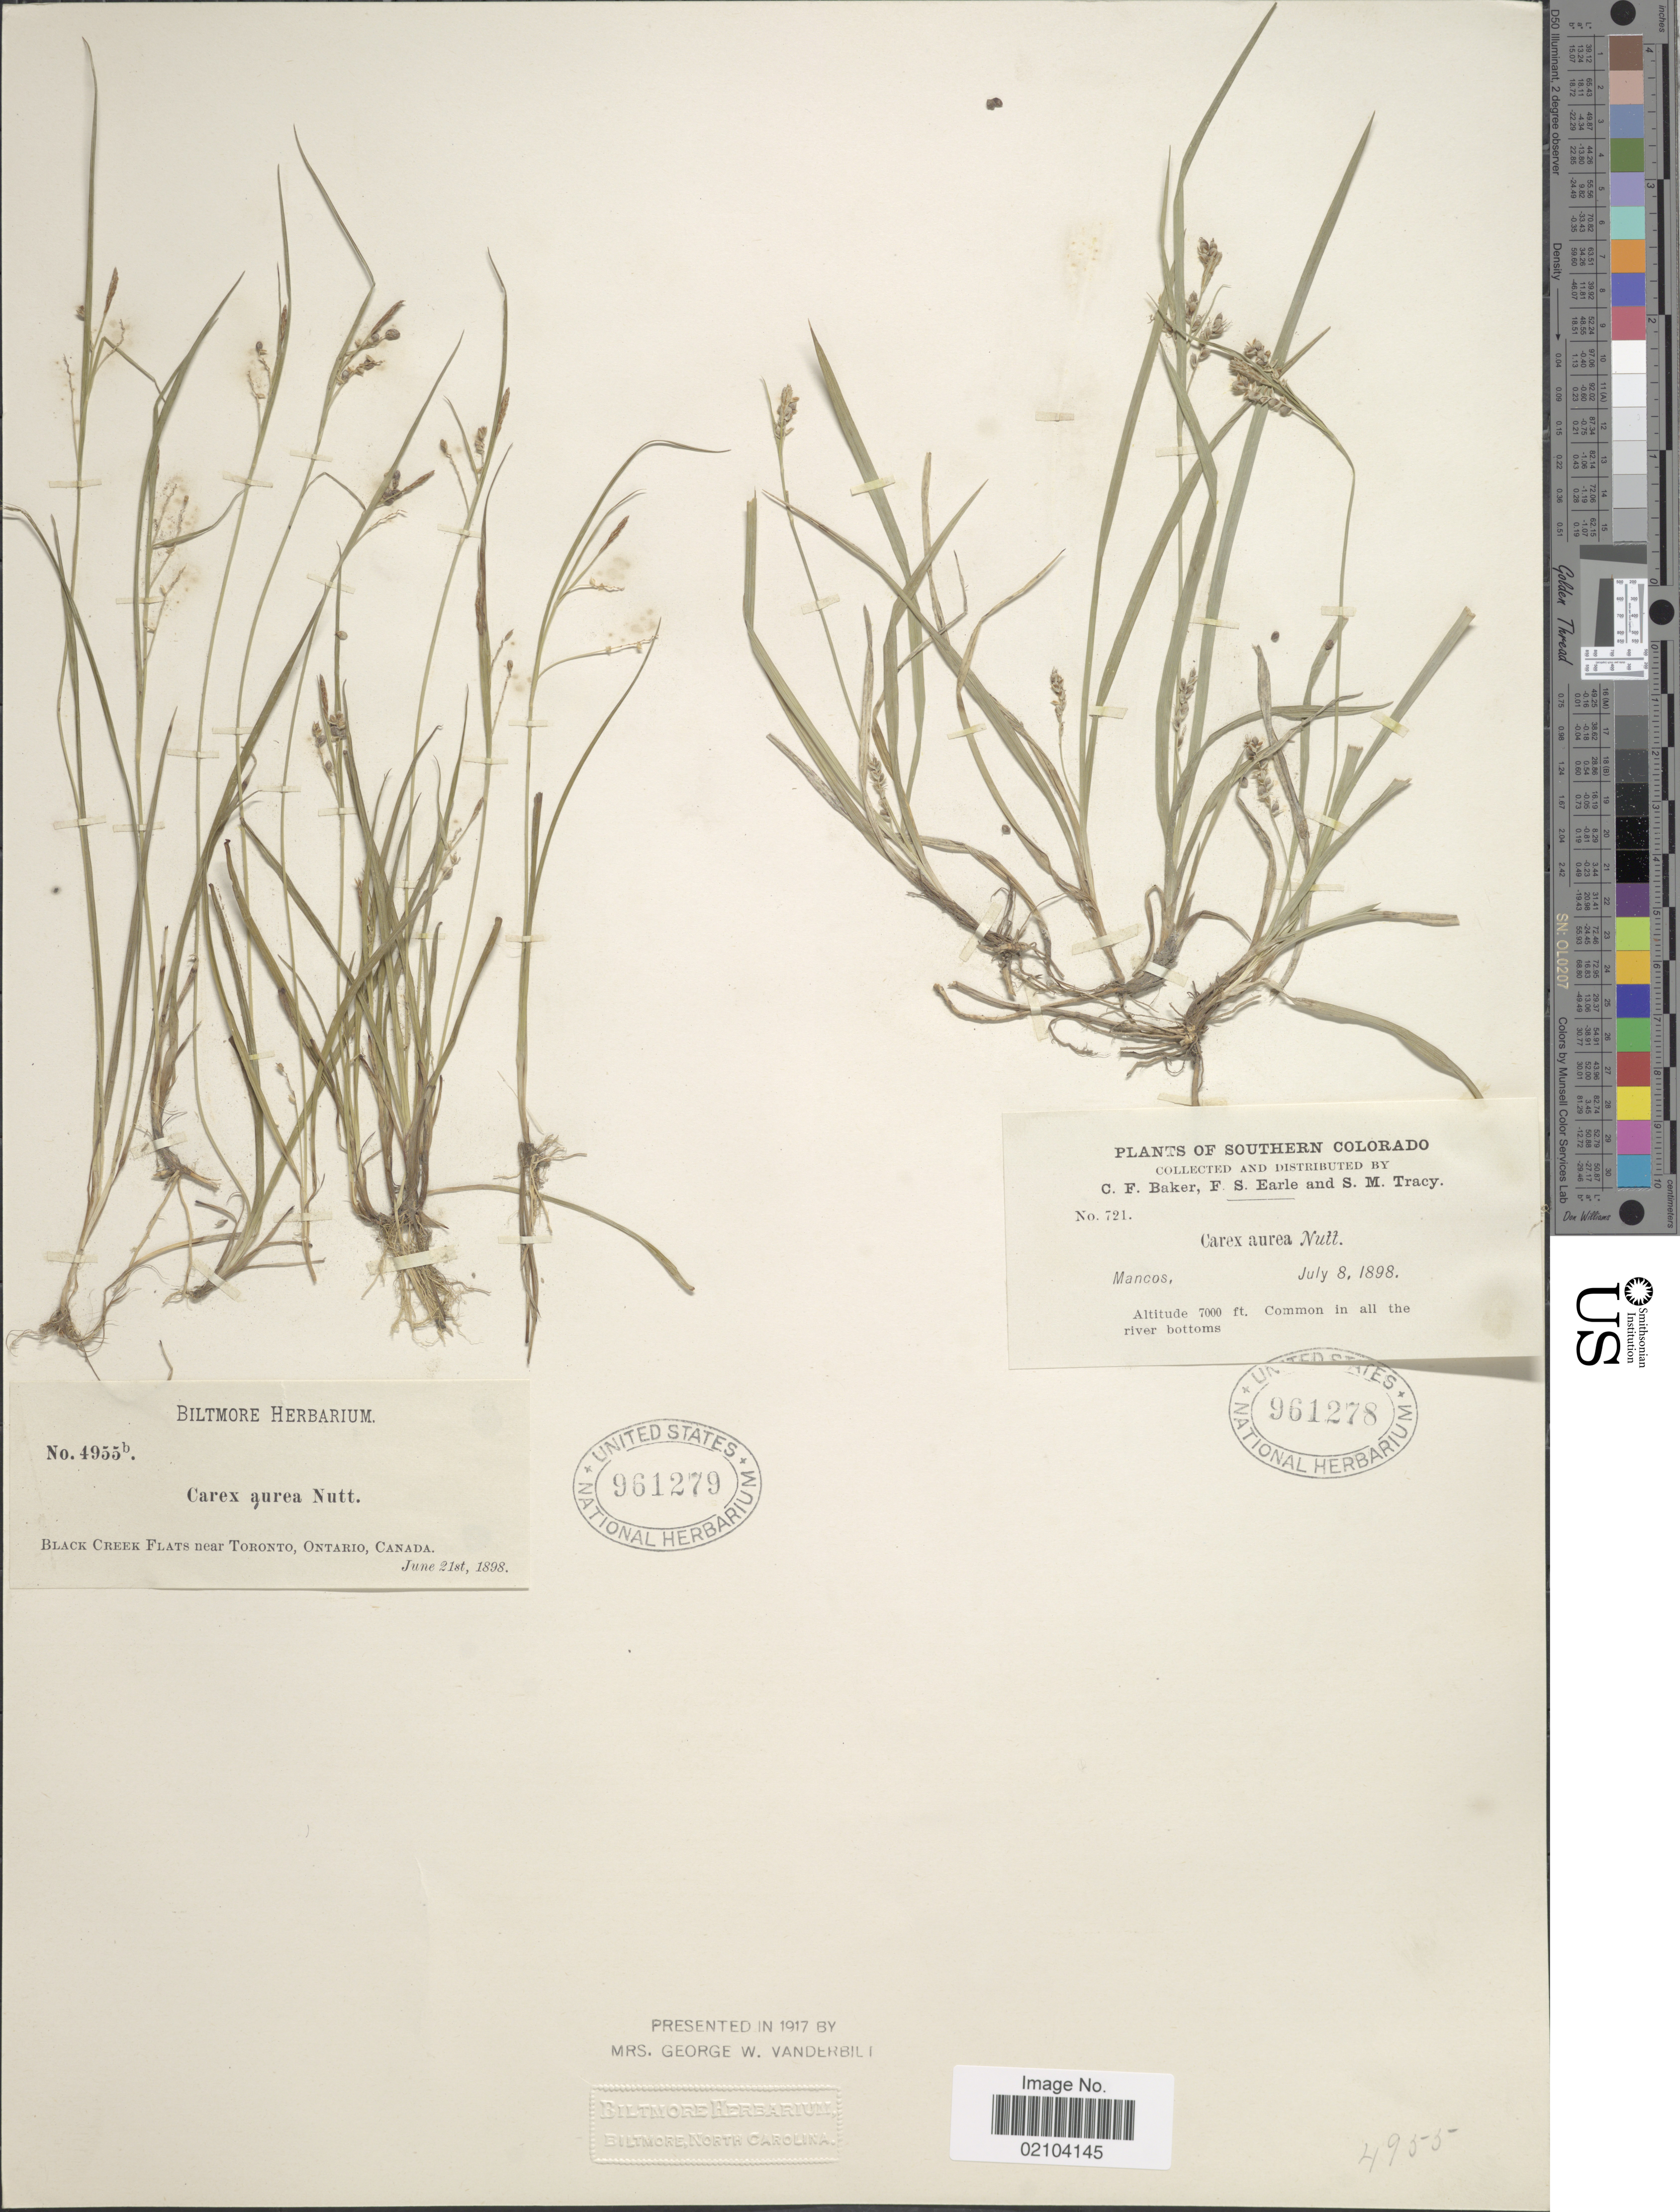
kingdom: Plantae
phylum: Tracheophyta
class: Liliopsida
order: Poales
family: Cyperaceae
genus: Carex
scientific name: Carex aurea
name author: Nutt.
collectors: ex herb. Biltmore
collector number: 4955b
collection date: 1898-06-21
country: Canada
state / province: Ontario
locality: Black Creek Flats near Toronto, Ontario, Canada.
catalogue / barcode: US 961279